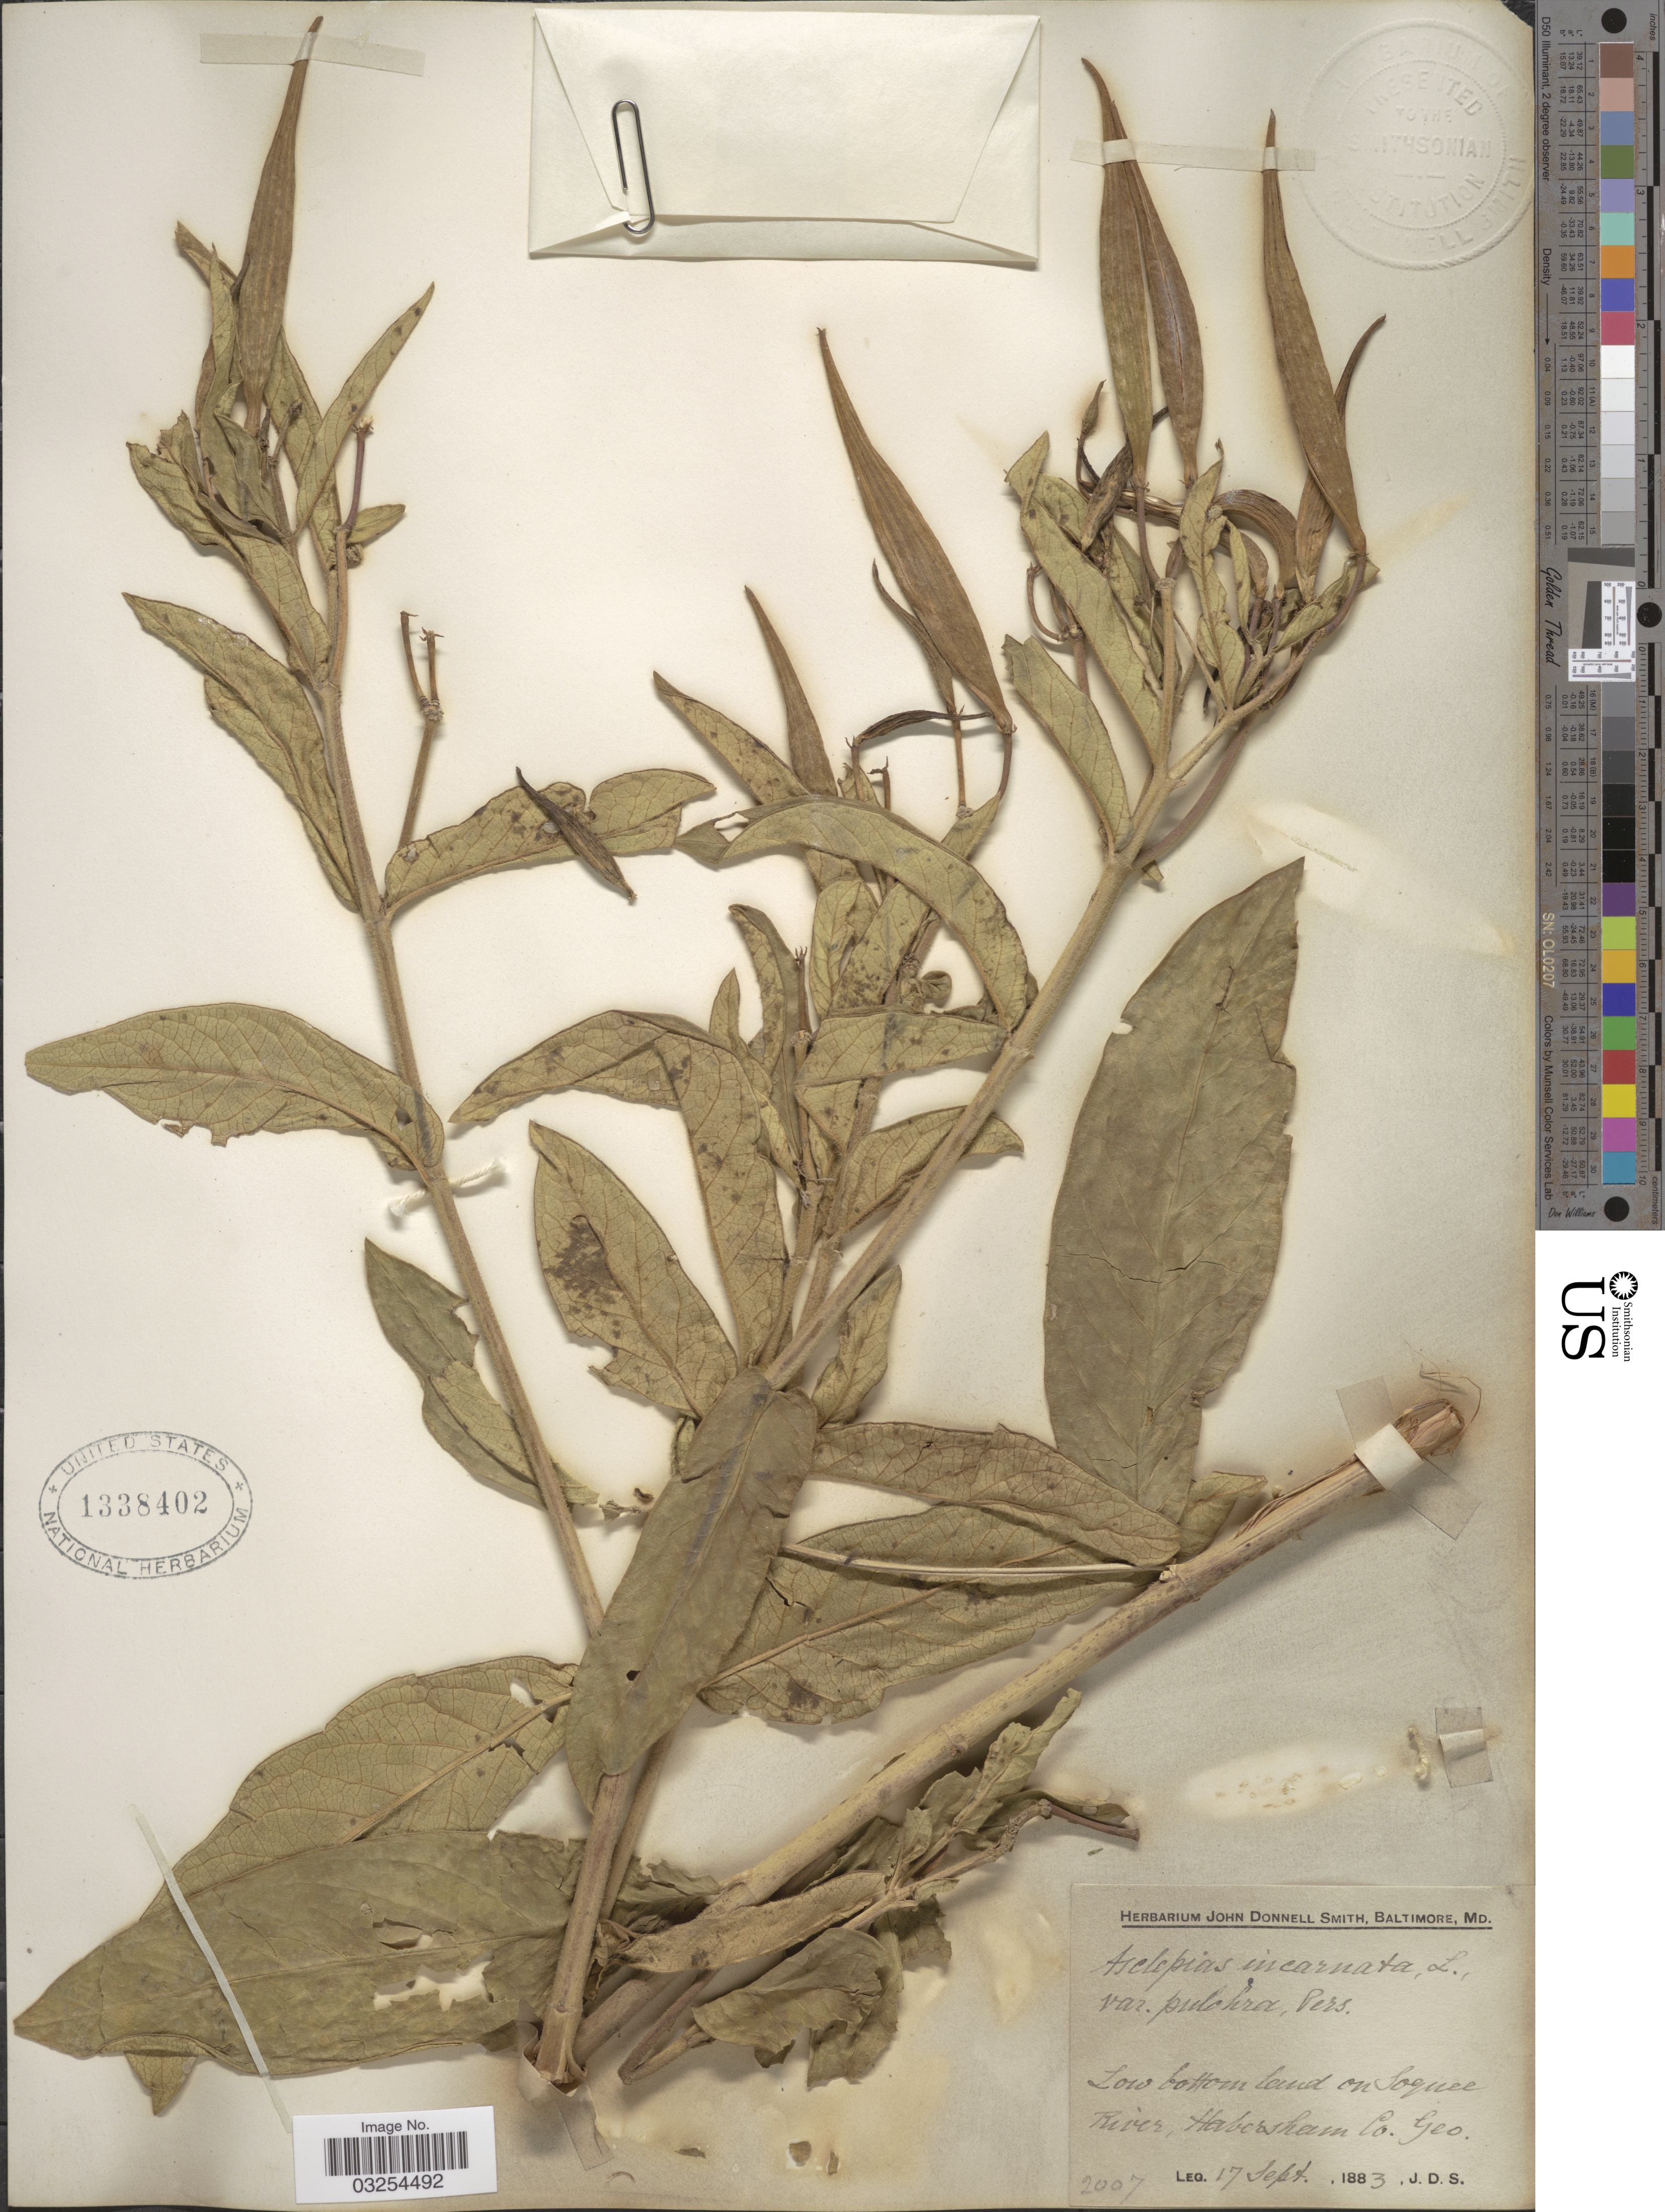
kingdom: Plantae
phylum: Tracheophyta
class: Magnoliopsida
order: Gentianales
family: Apocynaceae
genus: Asclepias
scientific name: Asclepias incarnata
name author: L.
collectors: J. Donnell Smith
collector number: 2007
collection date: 1883-09-17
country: United States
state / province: Georgia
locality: Low bottom land on Soquee River, Habersham Co.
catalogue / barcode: US 1338402